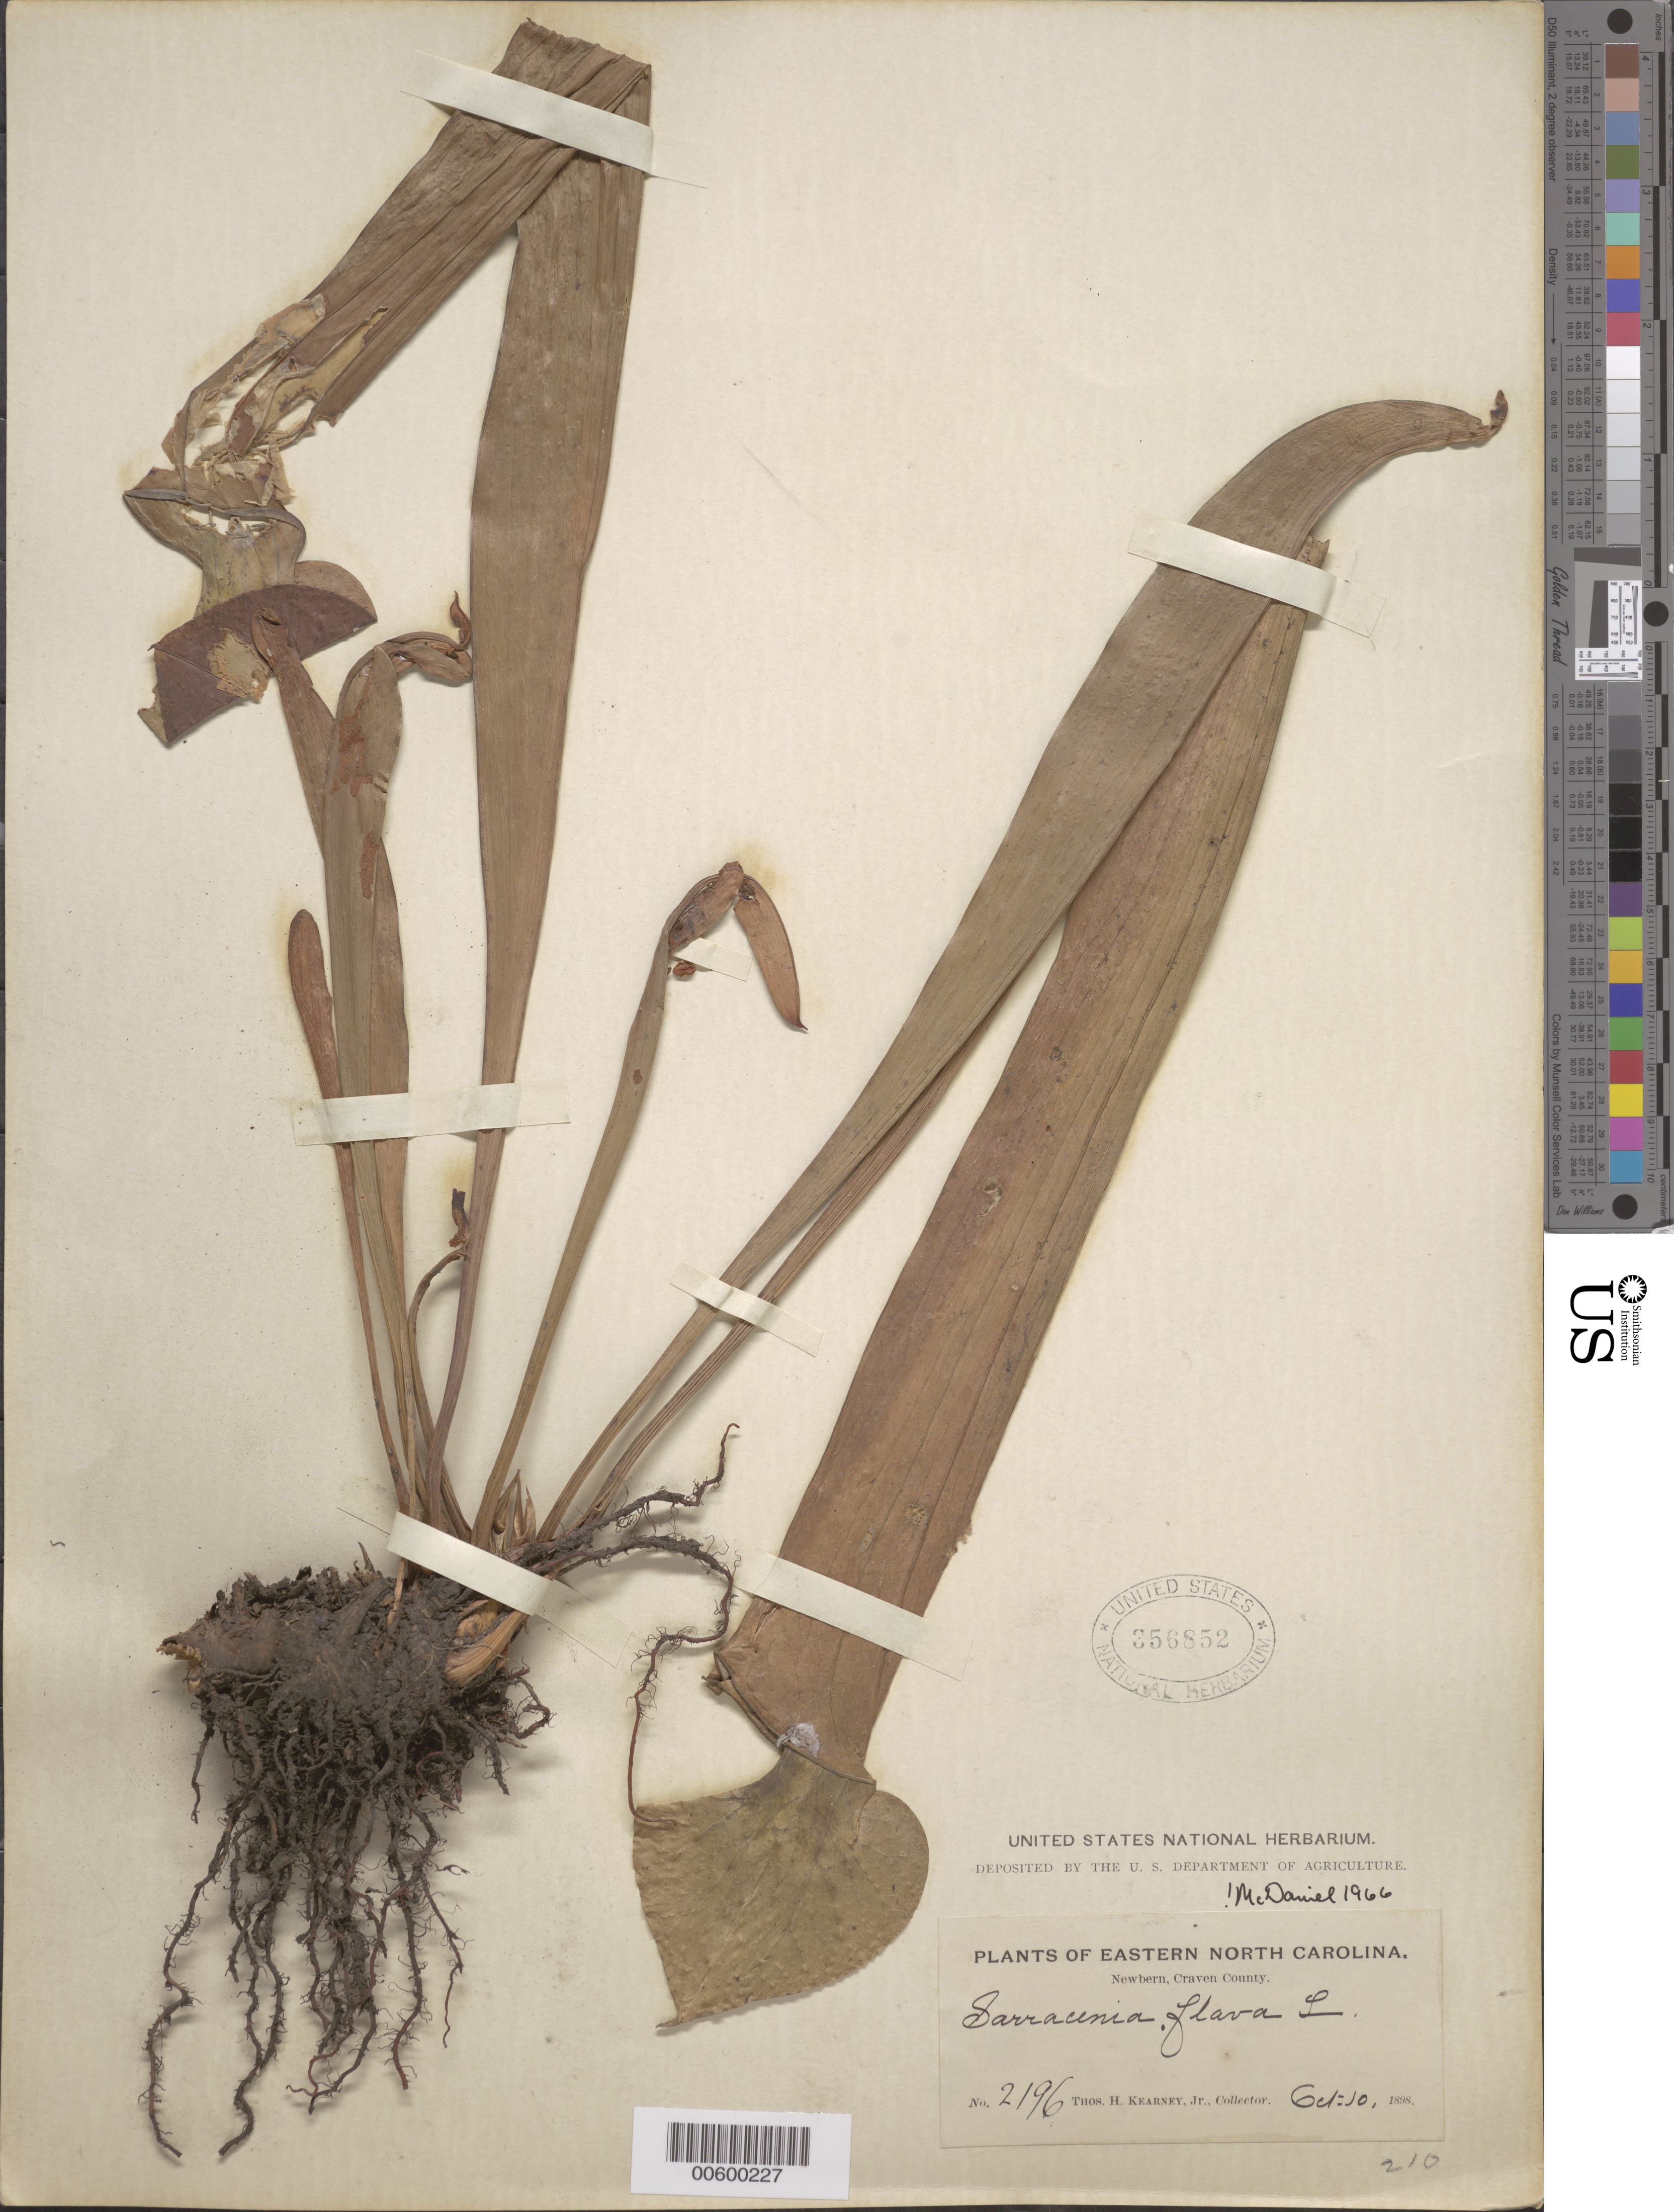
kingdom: Plantae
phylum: Tracheophyta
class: Magnoliopsida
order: Ericales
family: Sarraceniaceae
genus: Sarracenia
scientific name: Sarracenia flava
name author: L.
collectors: T. H. Kearney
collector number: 2196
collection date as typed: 10 Oct 1898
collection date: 1898-10-10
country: United States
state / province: North Carolina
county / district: Craven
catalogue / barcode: US 356852